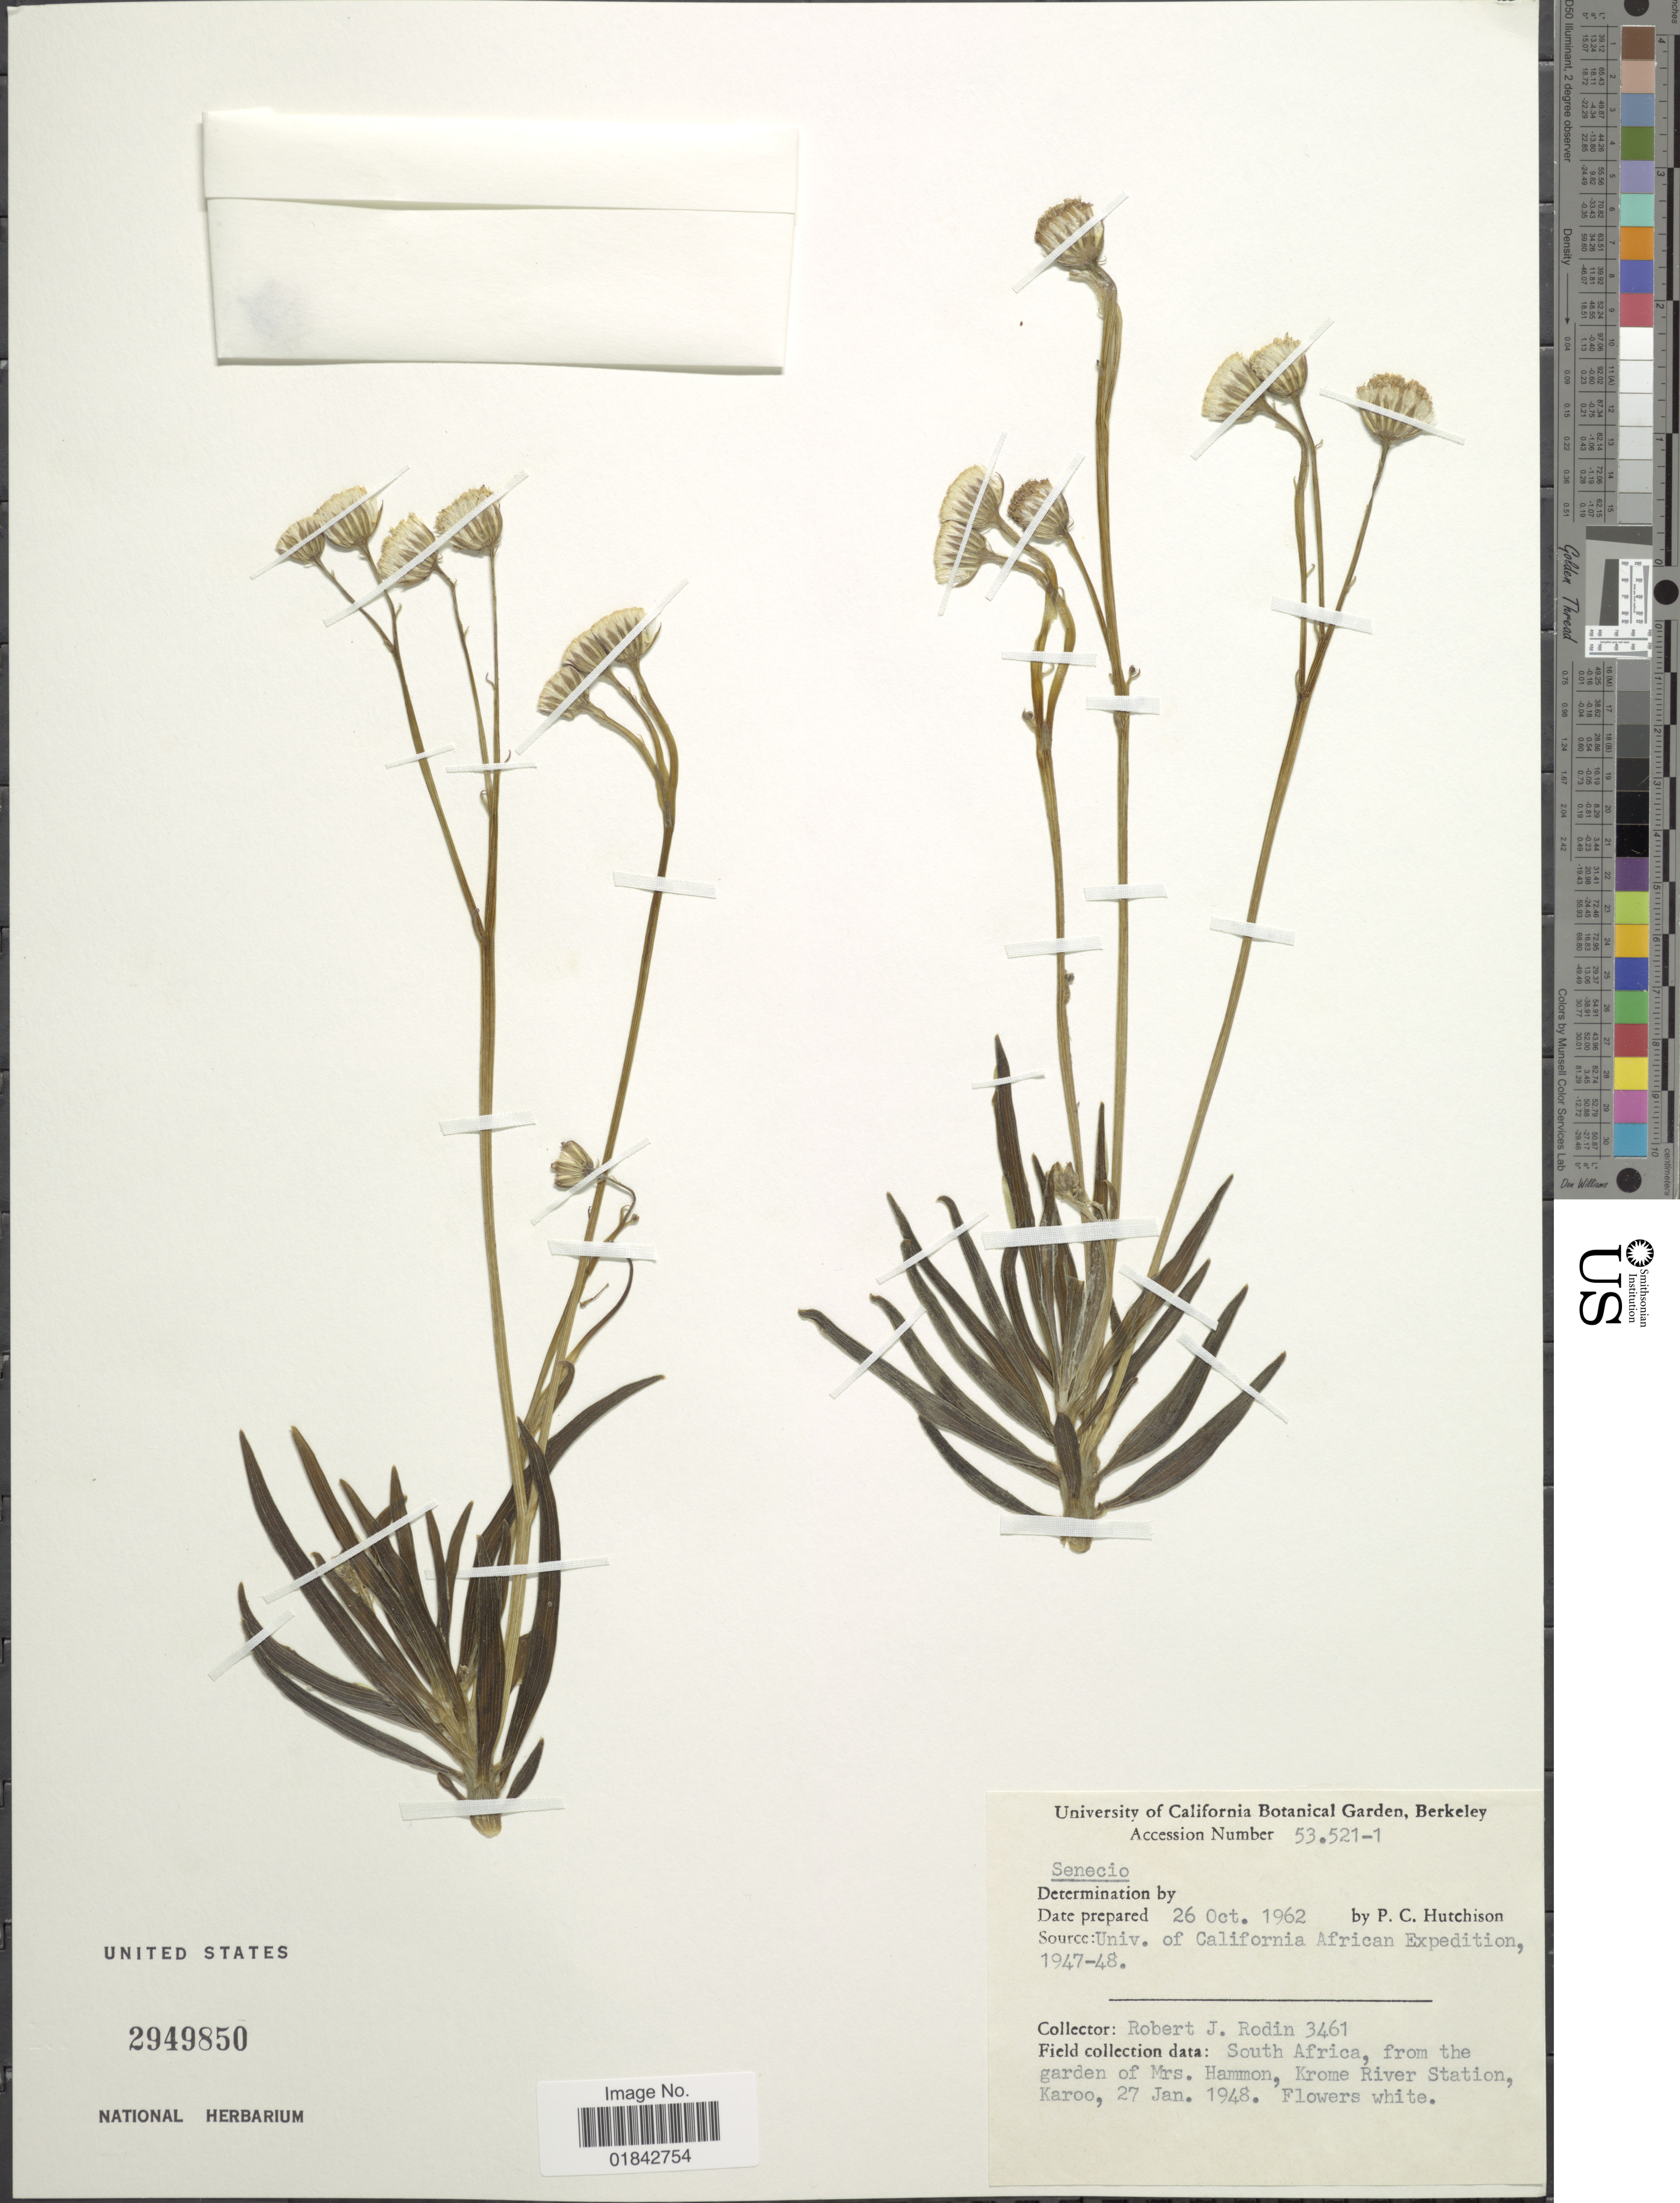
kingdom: Plantae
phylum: Tracheophyta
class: Magnoliopsida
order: Asterales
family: Asteraceae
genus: Senecio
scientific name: Senecio sp.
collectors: P. C. Hutchison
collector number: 3461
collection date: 1962-10-26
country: United States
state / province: California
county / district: Alameda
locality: University of California Botanical Garden, Berkeley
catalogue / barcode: US 2949850